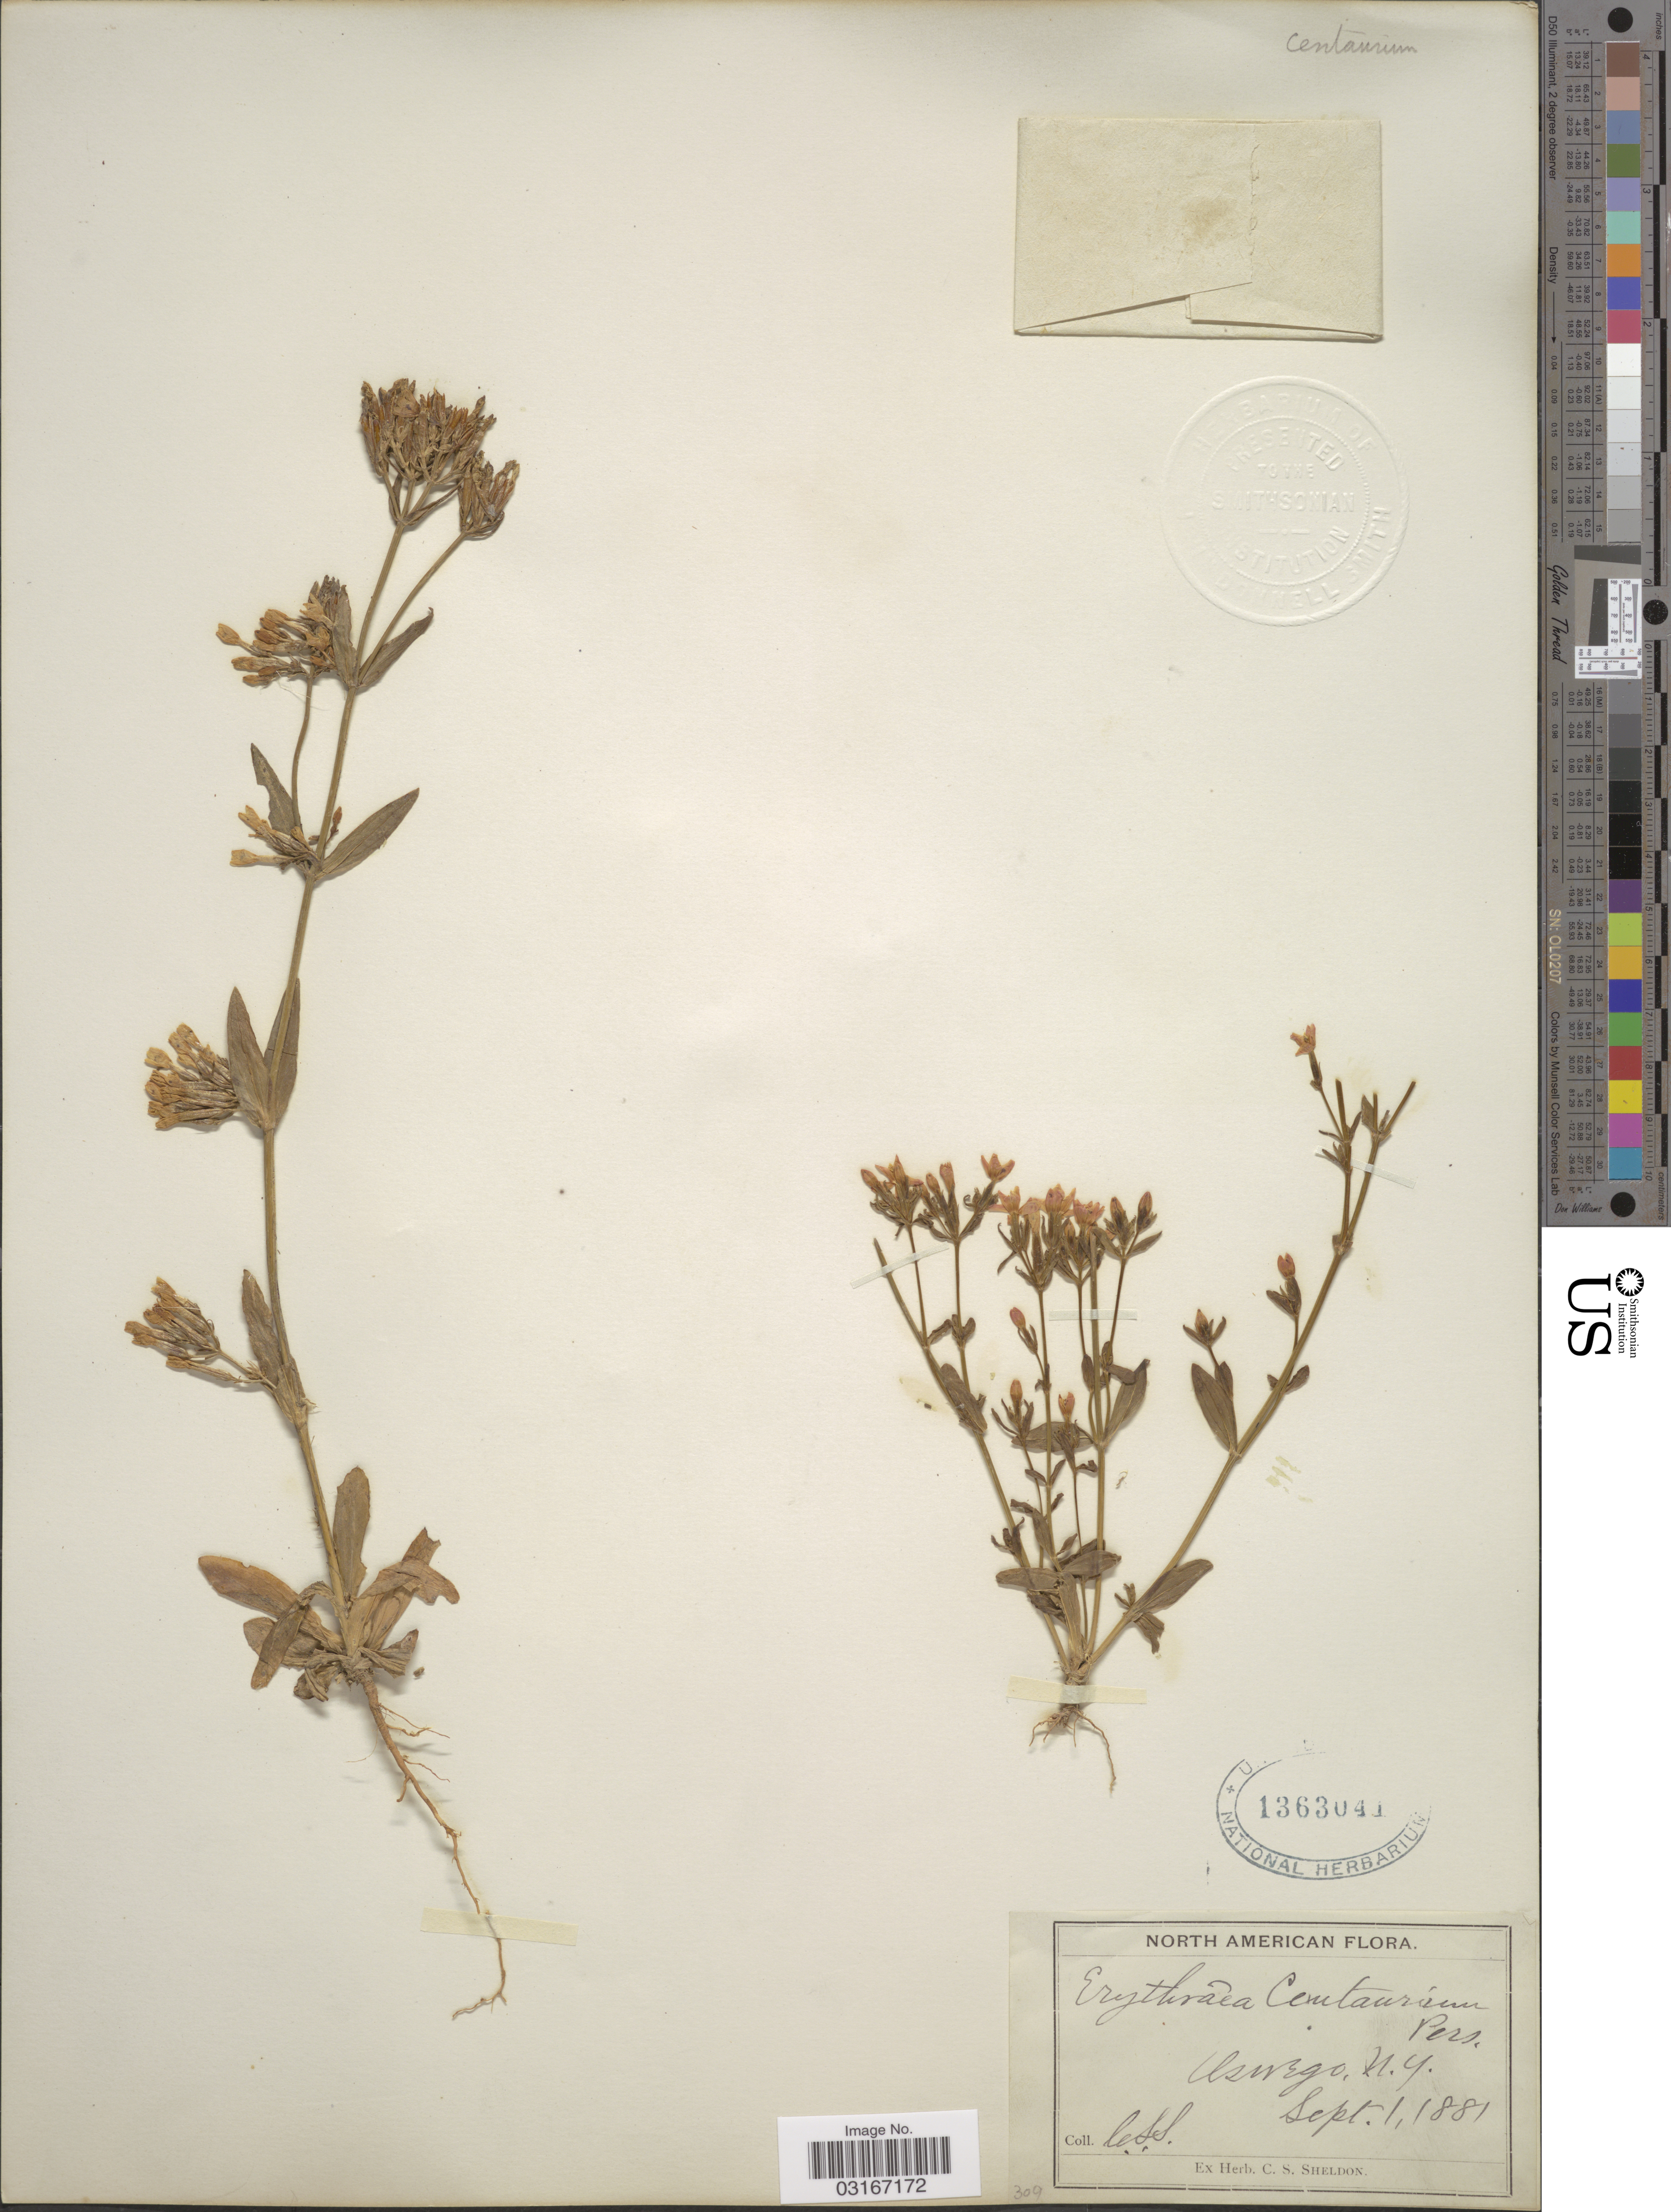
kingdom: Plantae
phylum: Tracheophyta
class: Magnoliopsida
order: Gentianales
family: Gentianaceae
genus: Centaurium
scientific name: Centaurium spicatum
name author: (L.) Fritsch ex Janch.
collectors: C. S. Sheldon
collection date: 1881-09-01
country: United States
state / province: New York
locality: Oswego.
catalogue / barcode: US 1363041